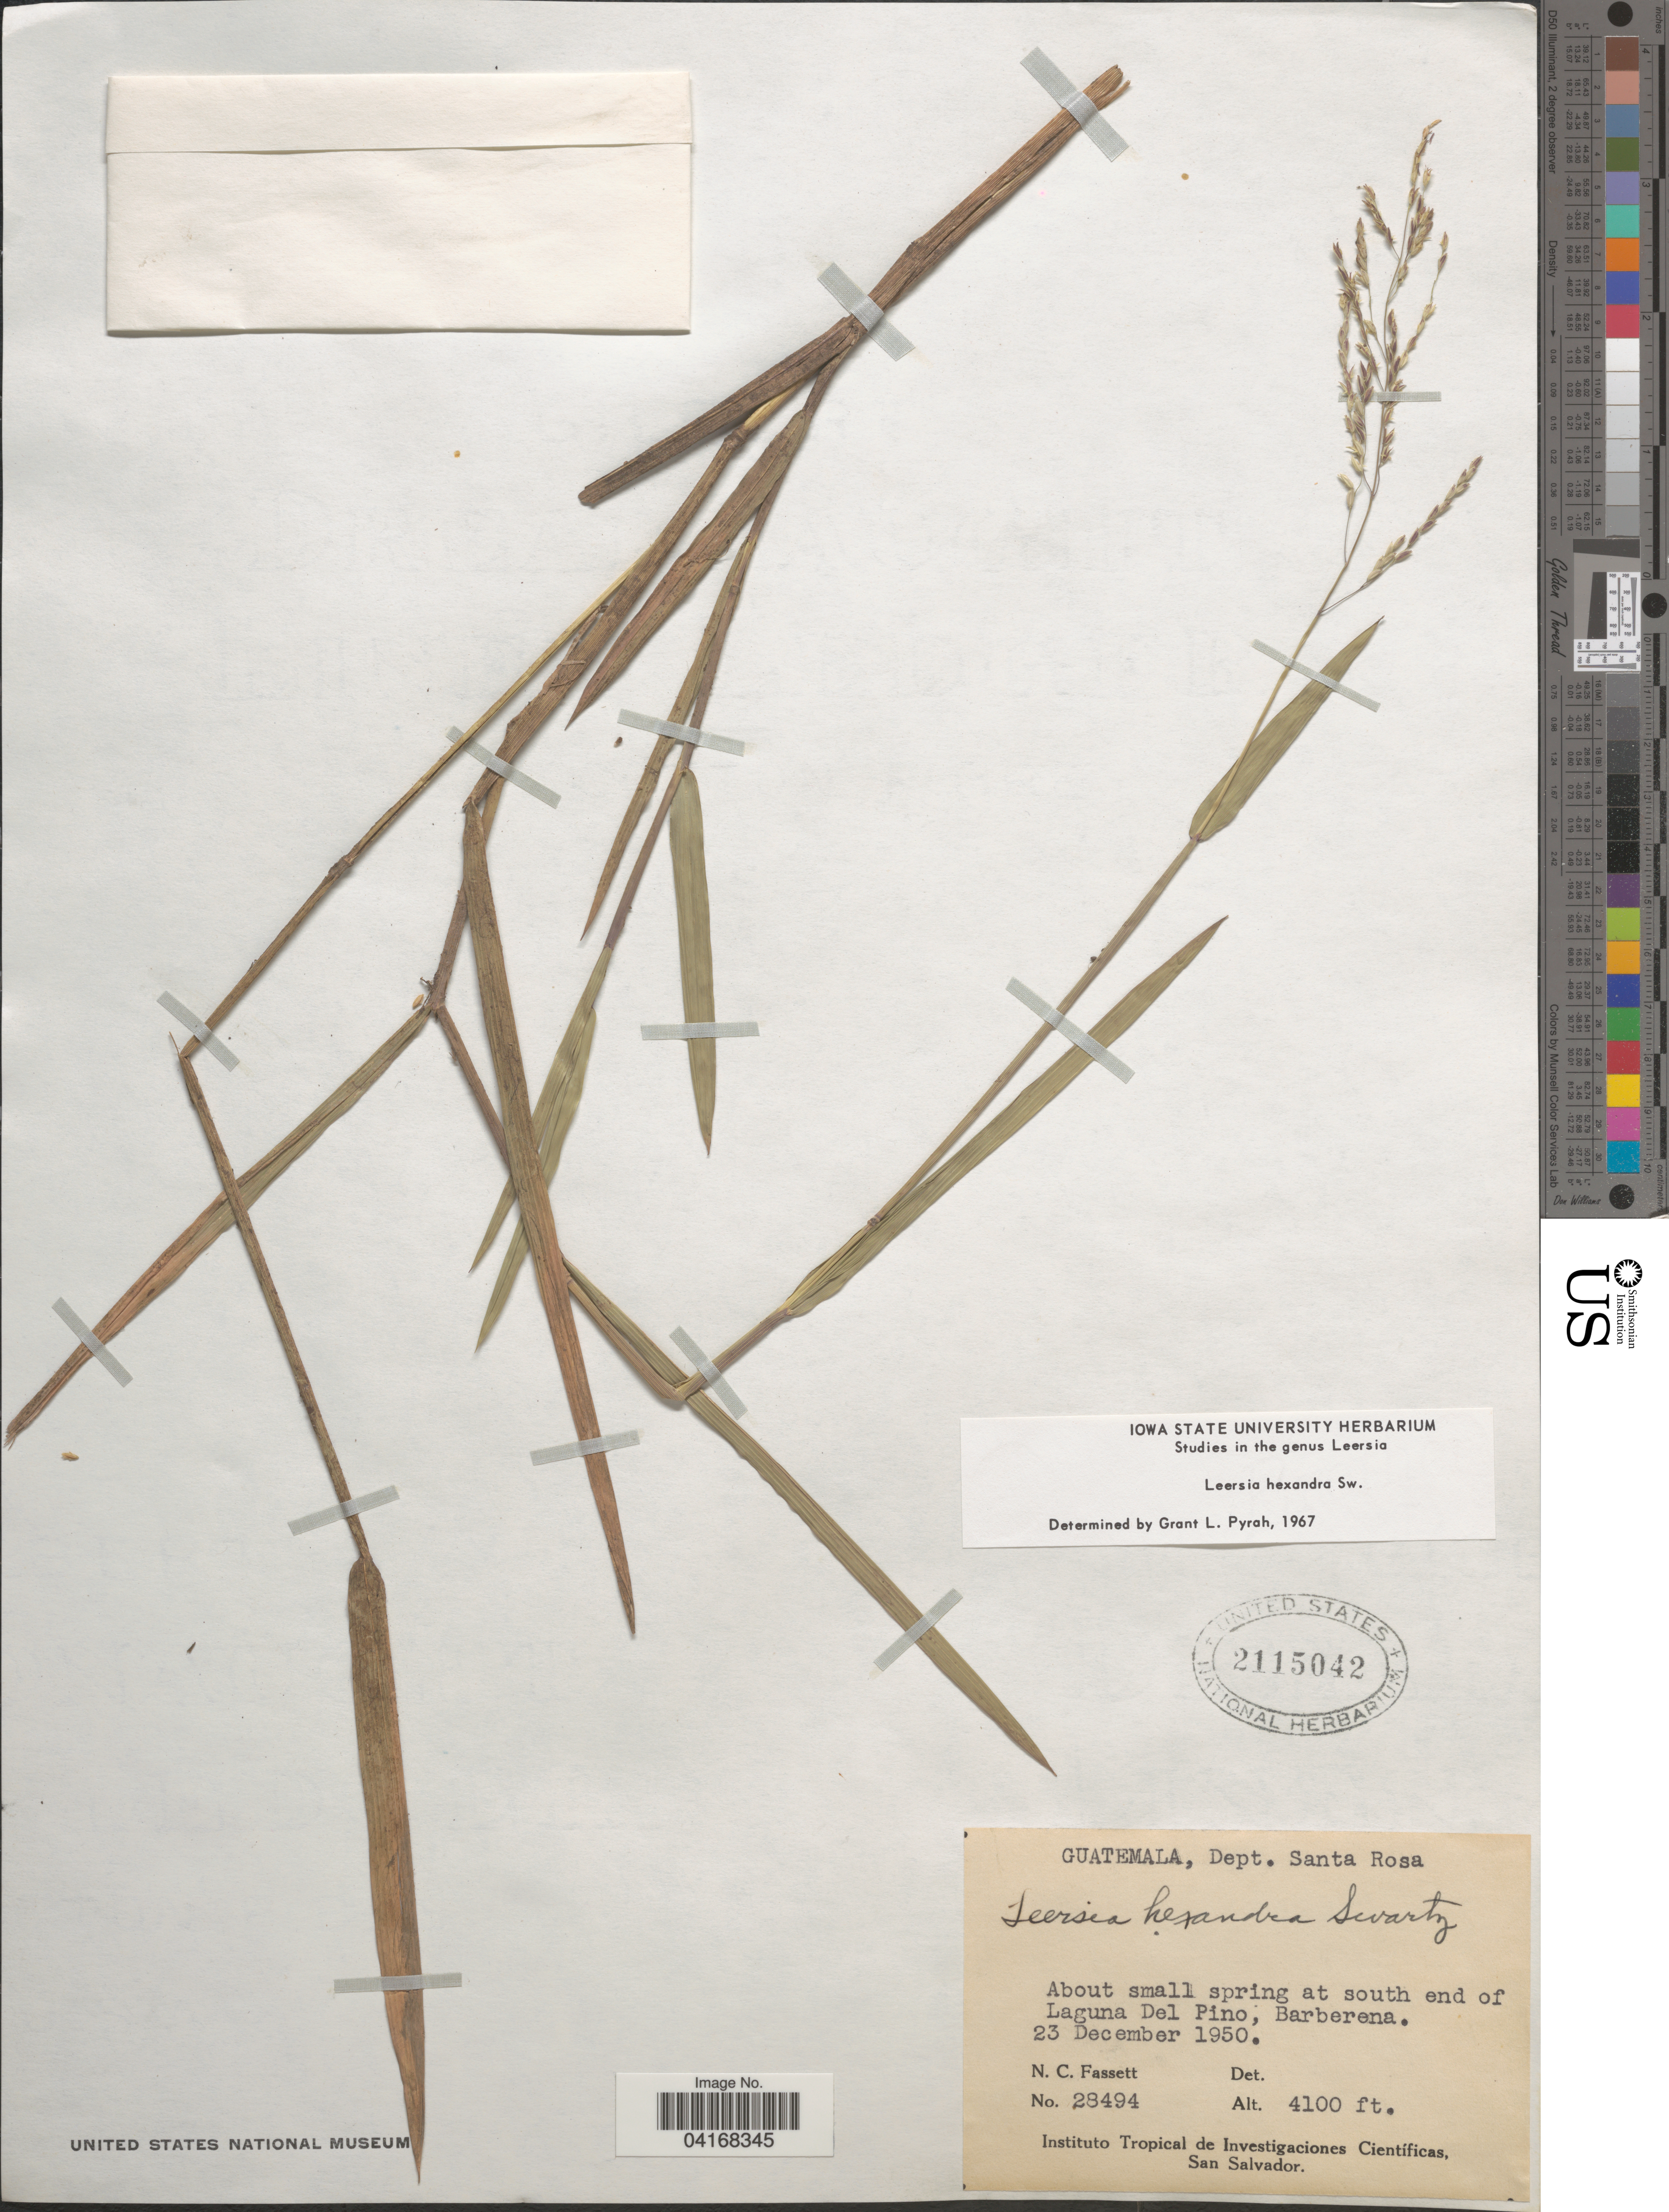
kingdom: Plantae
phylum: Tracheophyta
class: Liliopsida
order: Poales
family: Poaceae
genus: Leersia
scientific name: Leersia hexandra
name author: Sw.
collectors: N. C. Fassett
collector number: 28494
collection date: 1950-04-23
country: Guatemala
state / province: Santa Rosa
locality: Dept. Santa Rosa. About small spring at south end of Laguna Del Pino, Barberena.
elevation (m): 1250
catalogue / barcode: US 2115042